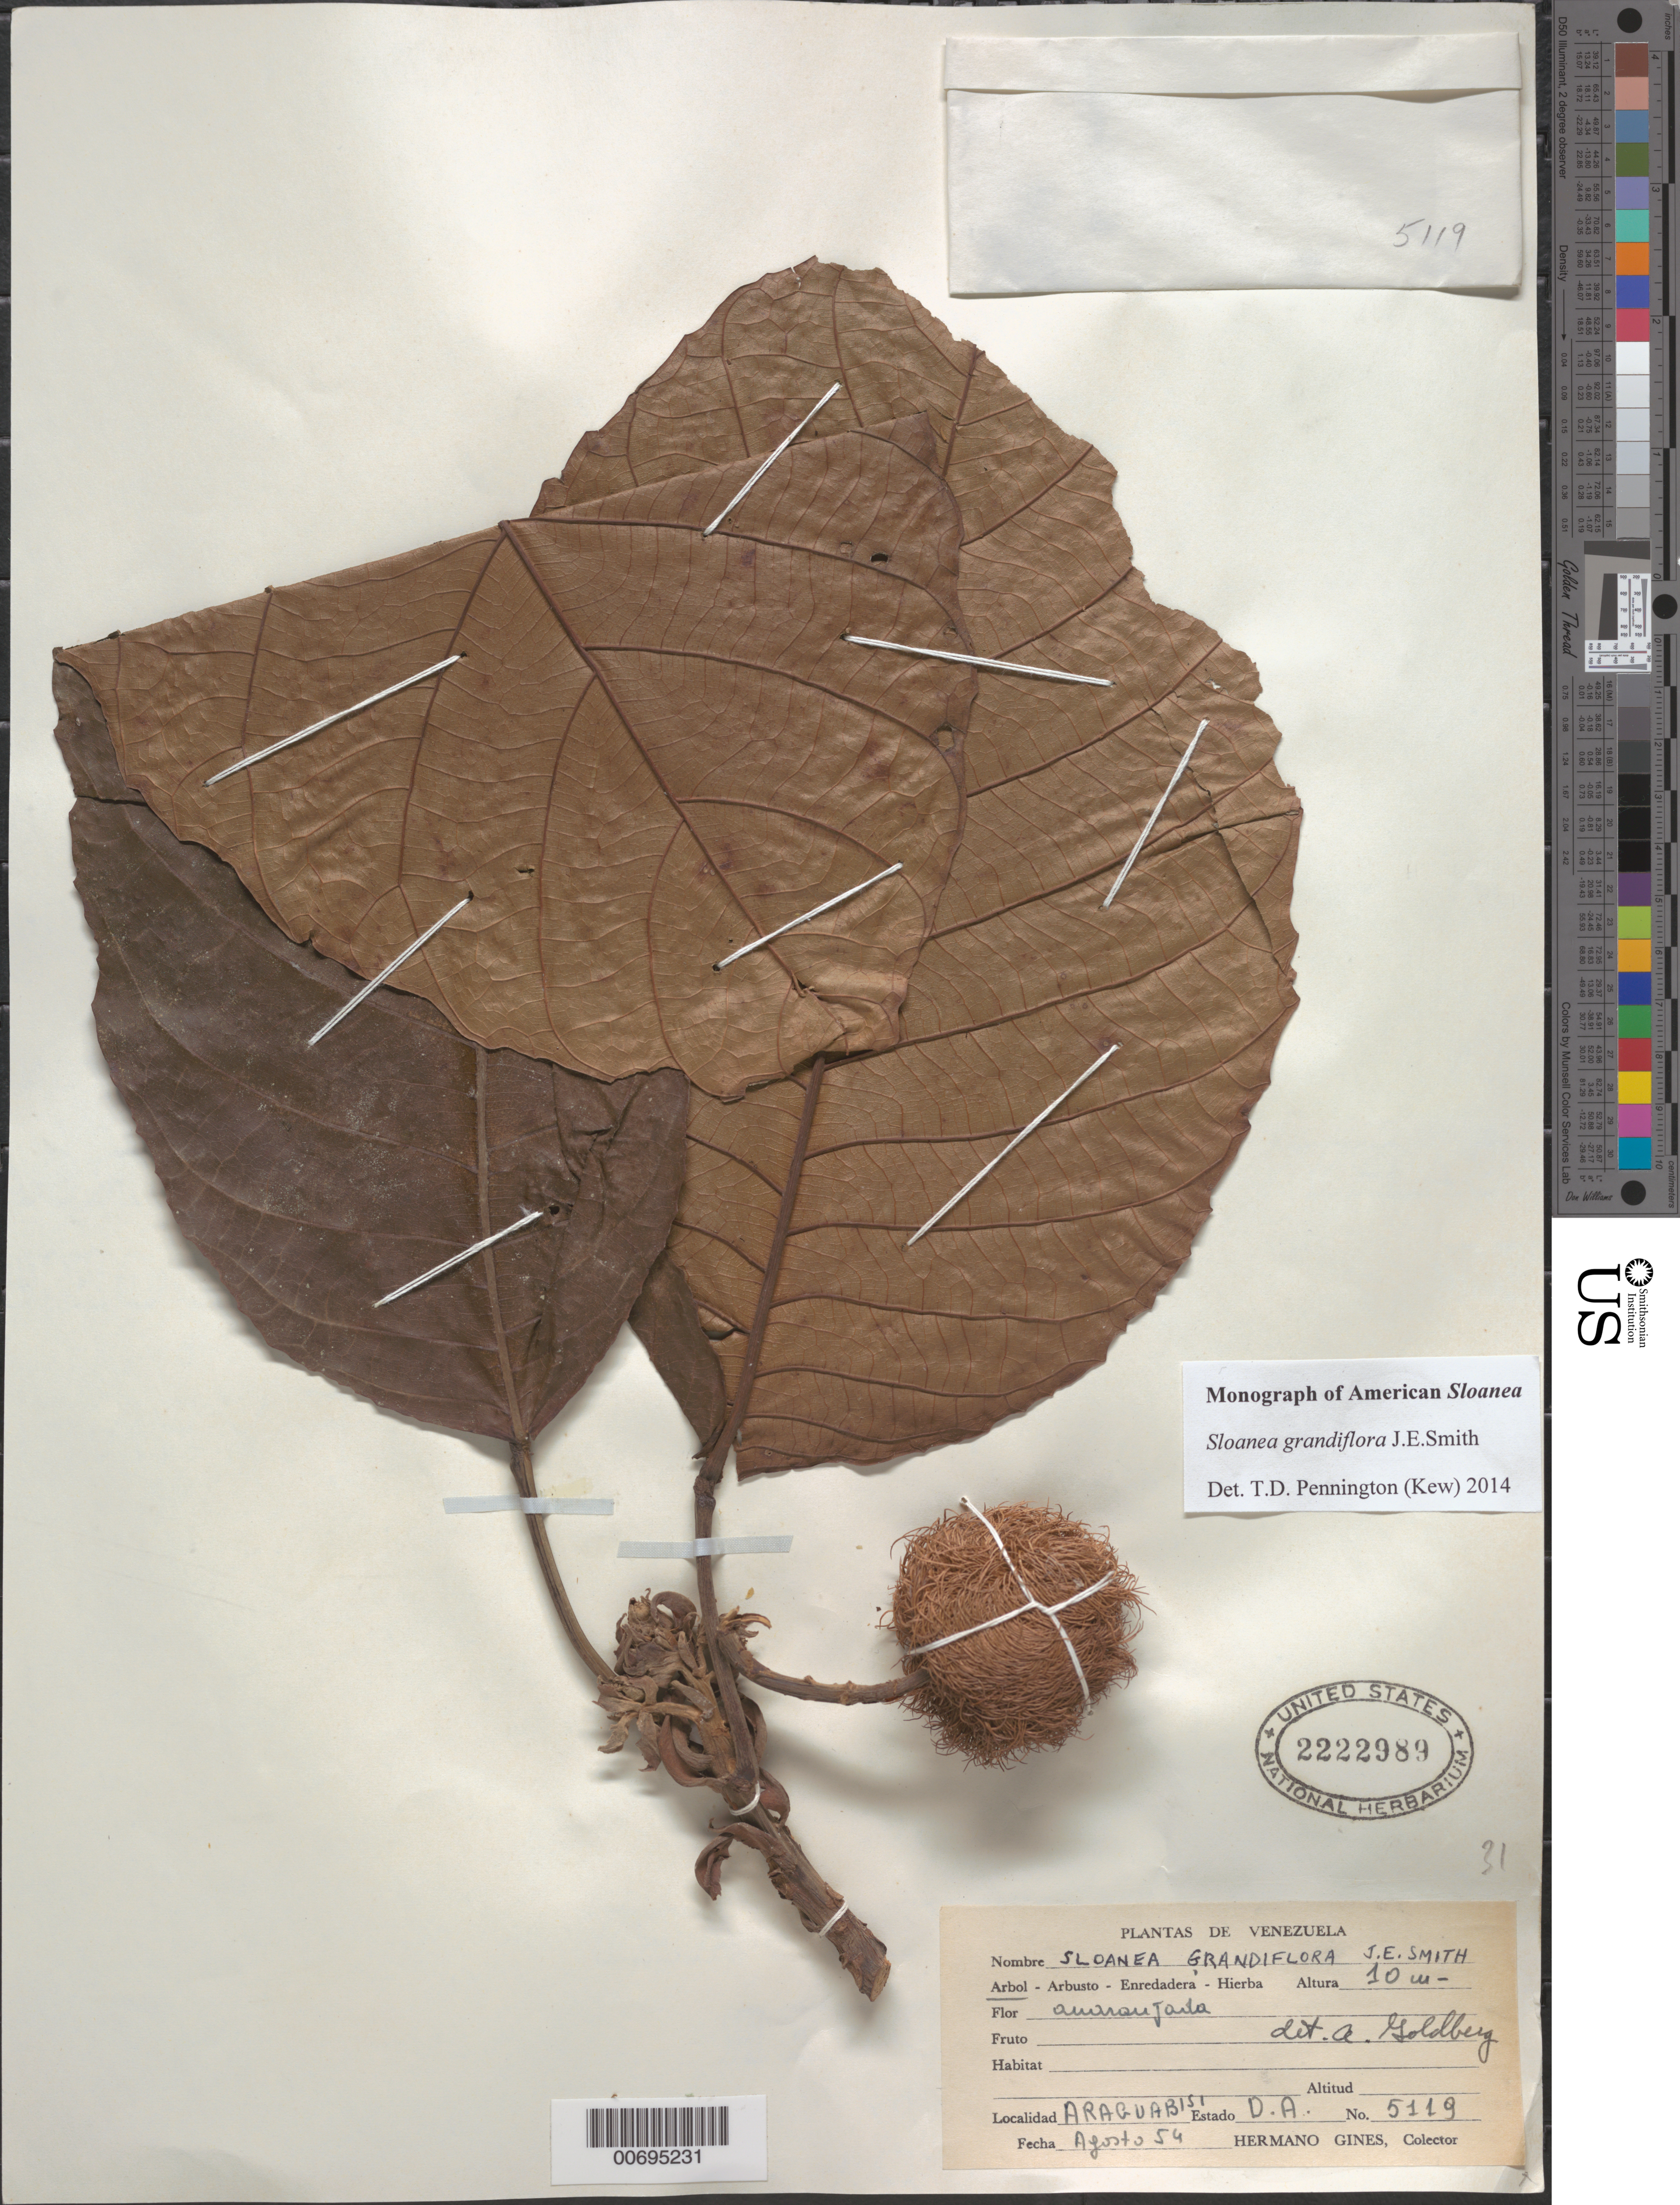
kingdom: Plantae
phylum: Tracheophyta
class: Magnoliopsida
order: Oxalidales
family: Elaeocarpaceae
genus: Sloanea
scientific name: Sloanea grandiflora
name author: Sm.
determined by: Pennington, T. D., (K)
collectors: H. Gines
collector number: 5119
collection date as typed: Aug-54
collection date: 1954-08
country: Venezuela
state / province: Delta Amacuro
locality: Araguabisi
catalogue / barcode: US 2222989